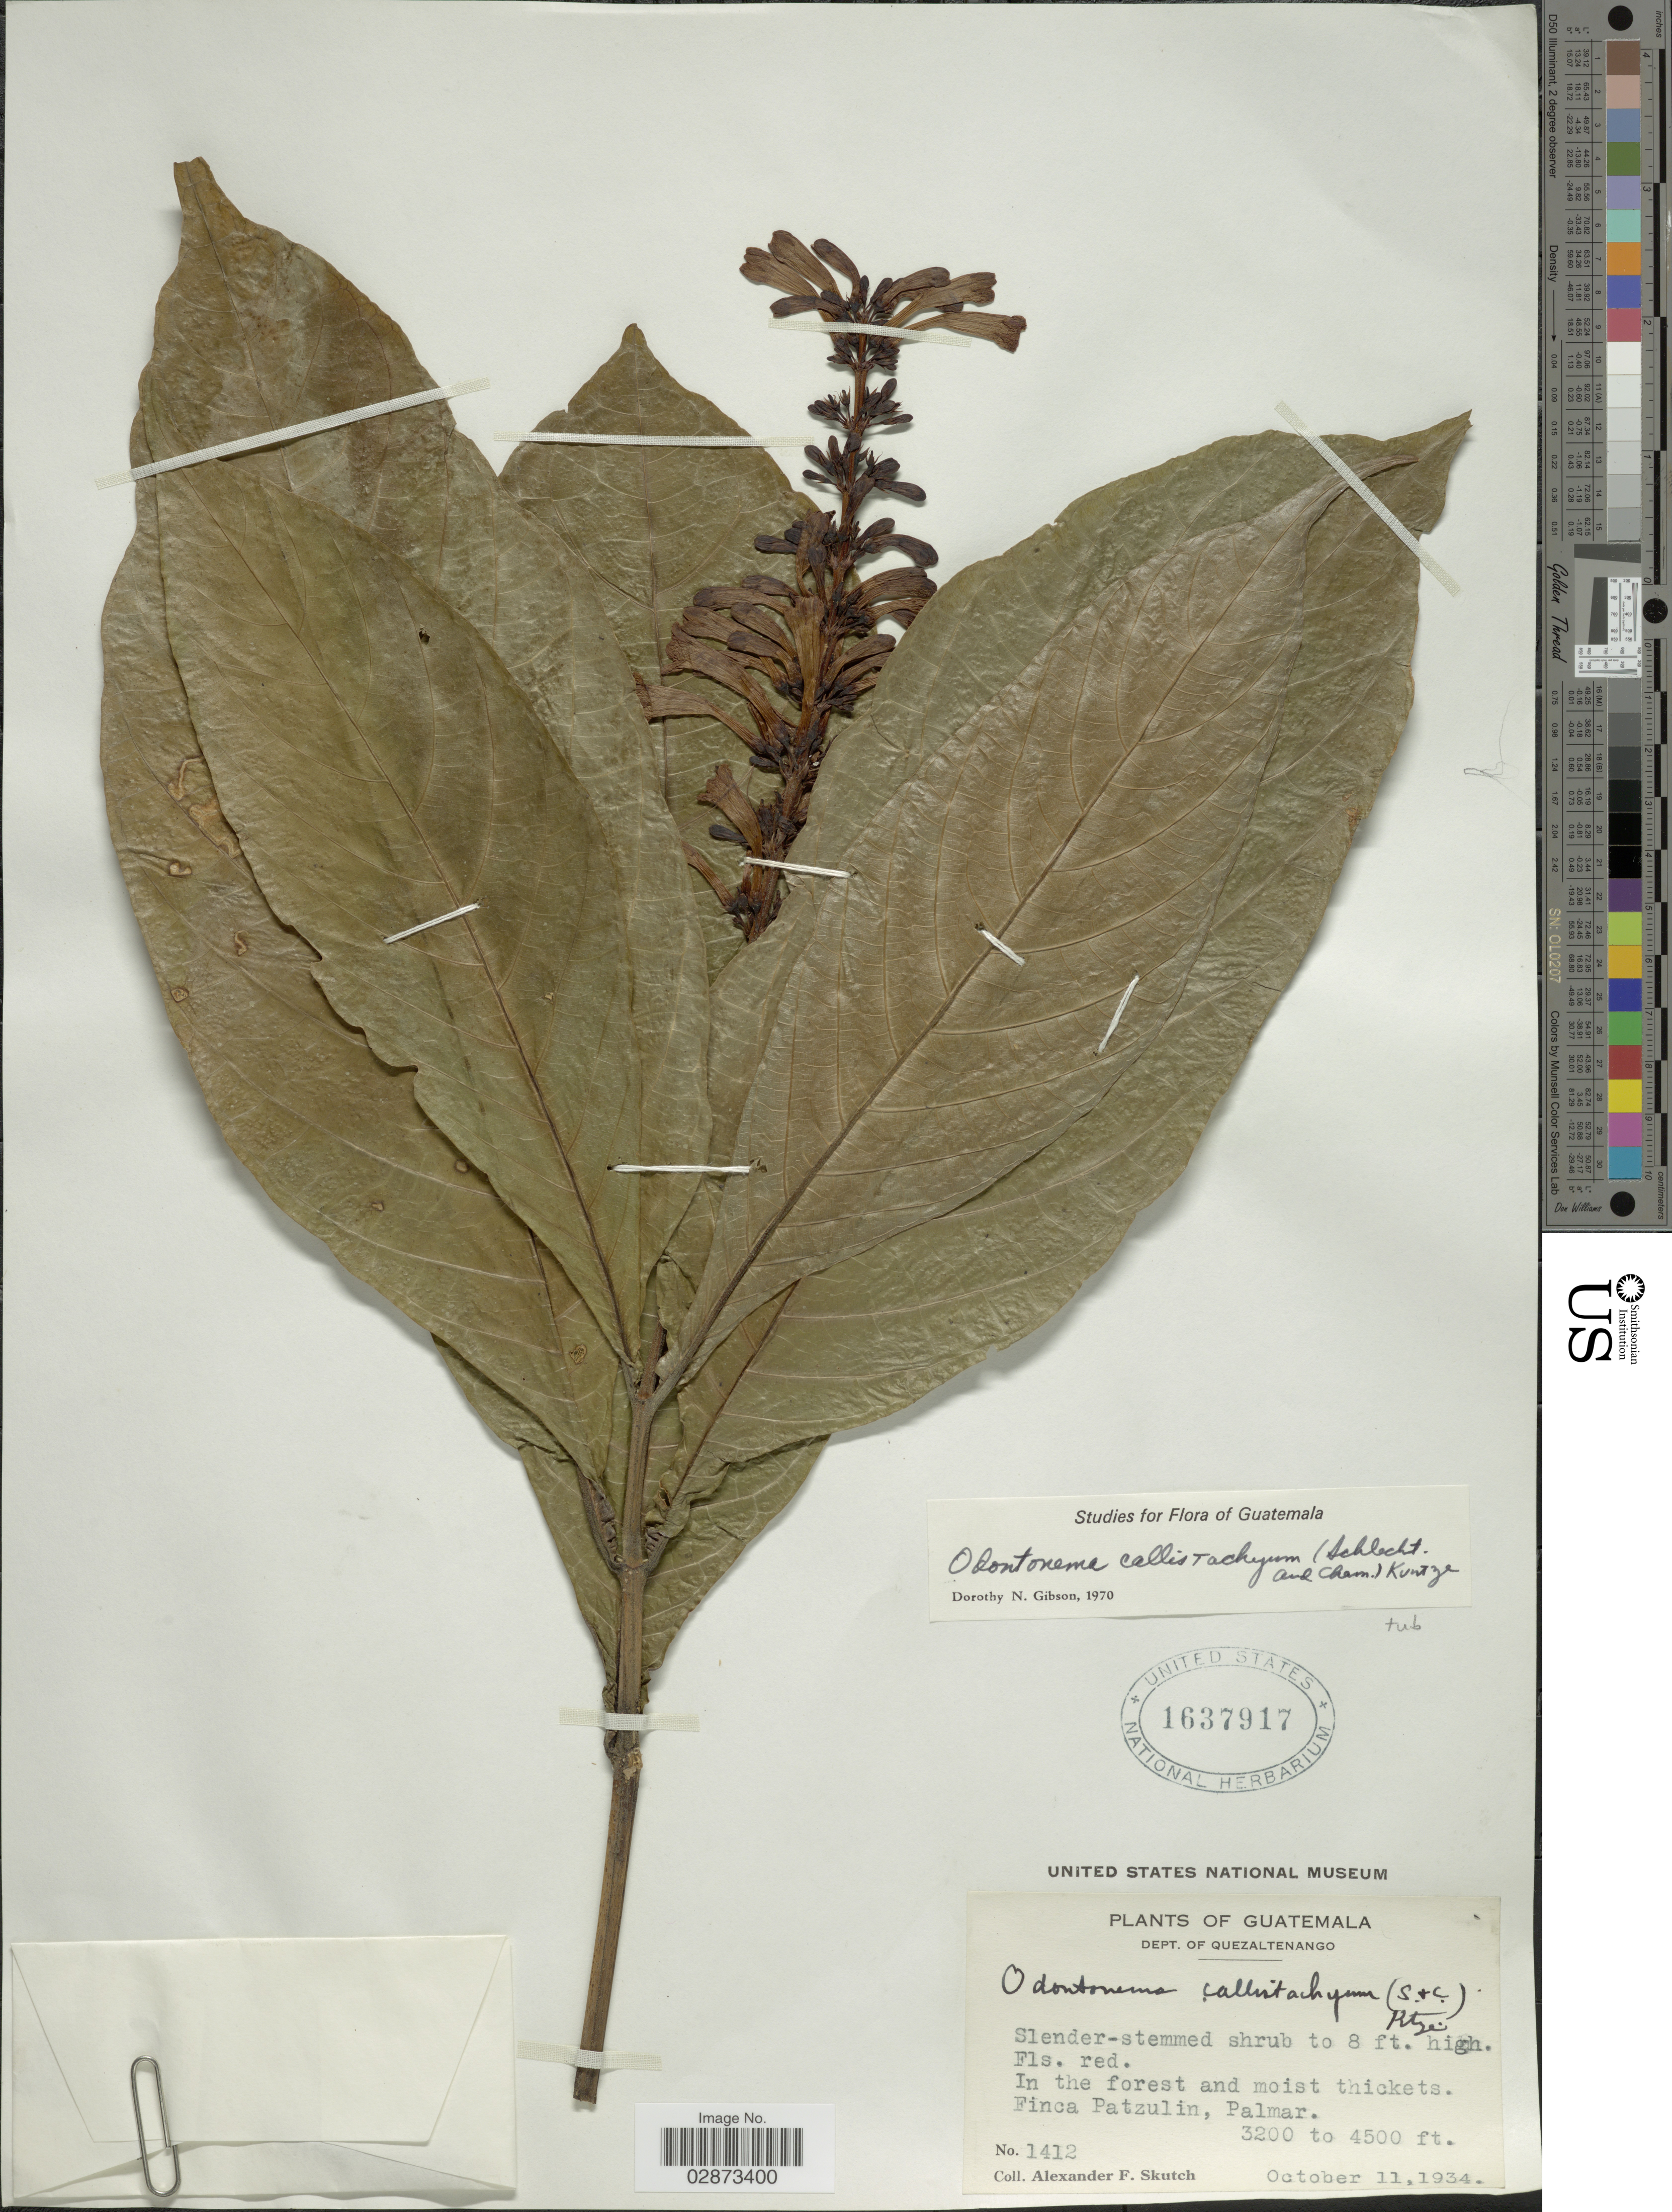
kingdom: Plantae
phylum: Tracheophyta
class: Magnoliopsida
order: Lamiales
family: Acanthaceae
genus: Odontonema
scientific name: Odontonema callistachyum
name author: (Schltdl. & Cham.) Kuntze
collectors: A. F. Skutch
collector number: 1412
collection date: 1934-10-11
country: Guatemala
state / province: Quetzaltenango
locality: Dept. of Quezaltenango, Finca Patzulin, Palmar.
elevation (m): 975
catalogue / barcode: US 1637917